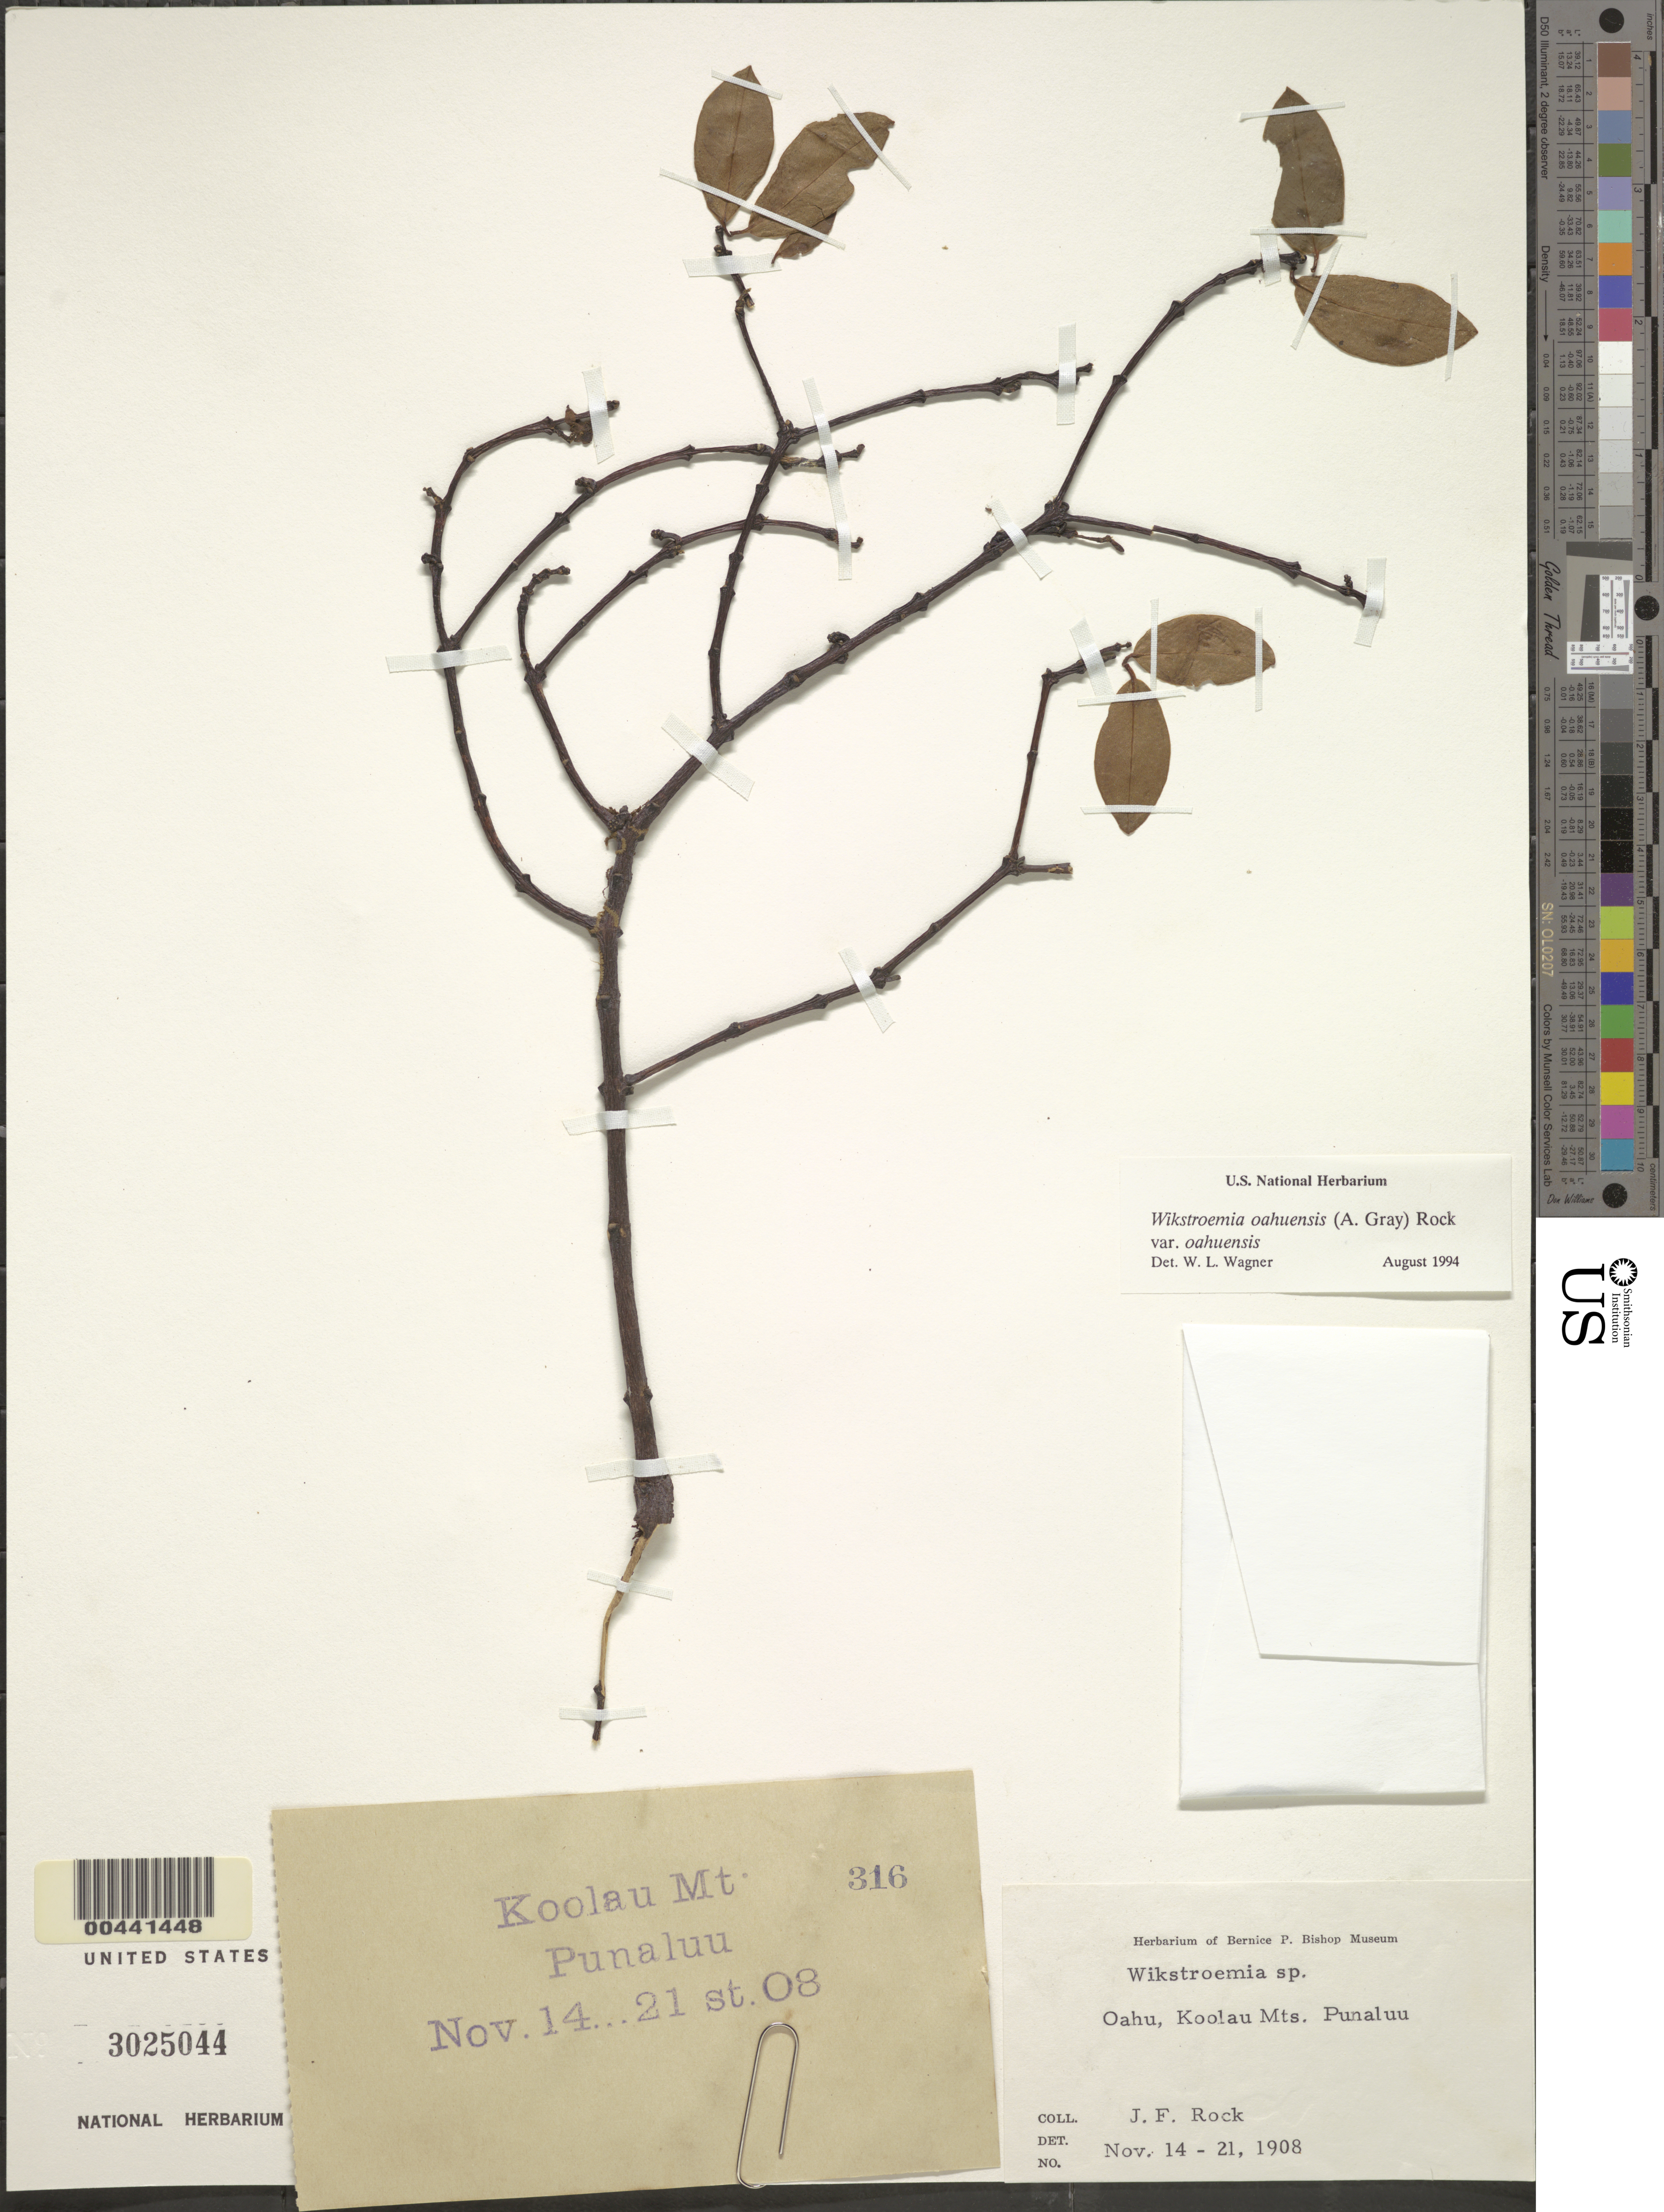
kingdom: Plantae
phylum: Tracheophyta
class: Magnoliopsida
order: Malvales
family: Thymelaeaceae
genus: Wikstroemia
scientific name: Wikstroemia oahuensis var. oahuensis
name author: (A. Gray) Rock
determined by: Wagner, W. L., (BOT), Smithsonian Institution - National Museum of Natural History (UNITED STATES)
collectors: J. F. Rock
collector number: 316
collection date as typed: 14 Nov 1908 to 21 Nov 1908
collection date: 1908-11-14/1908-11-21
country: United States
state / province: Hawaii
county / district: Honolulu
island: Oahu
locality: Koolau Mts, Punaluu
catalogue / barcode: US 3025044